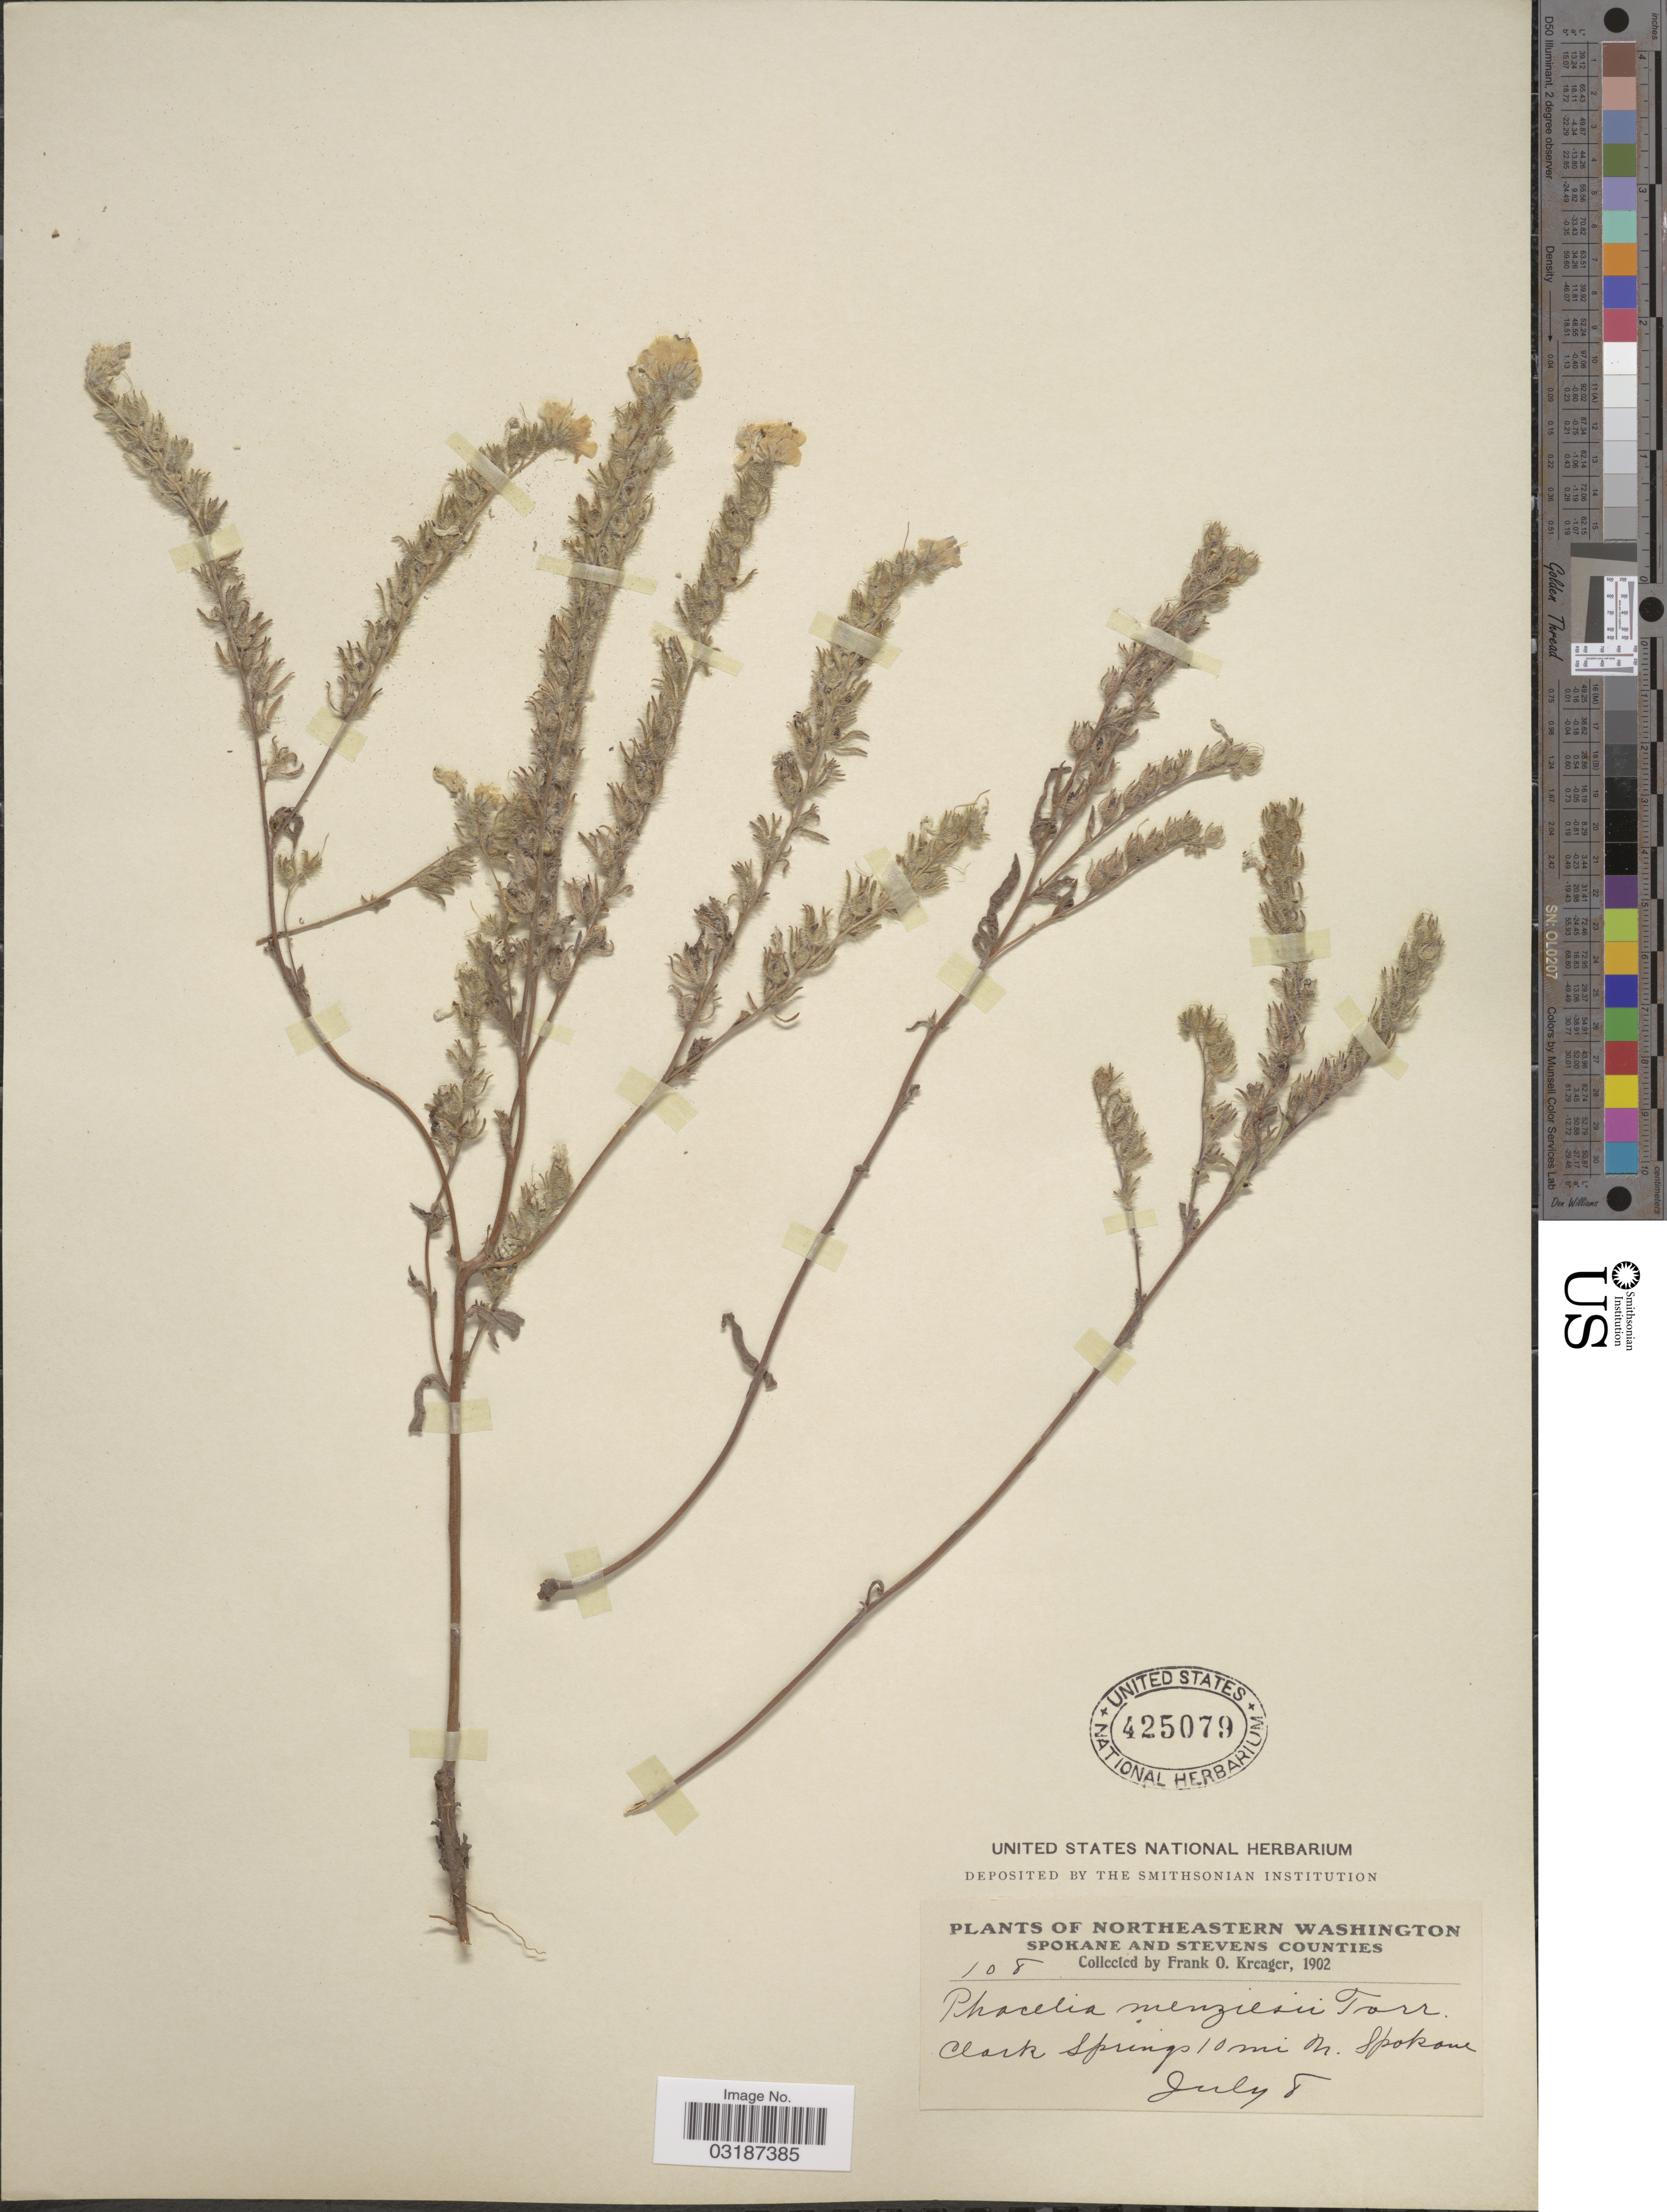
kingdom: Plantae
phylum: Tracheophyta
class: Magnoliopsida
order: Boraginales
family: Hydrophyllaceae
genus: Phacelia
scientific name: Phacelia linearis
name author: (Pursh) Holz.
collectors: F. Kreager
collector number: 108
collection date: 1902-07-08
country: United States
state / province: Washington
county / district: Spokane / Stevens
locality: Northeastern Washington. Spokane and Stevens Counties. Clark Springs 10 mi N. Spokane.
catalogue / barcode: US 425079